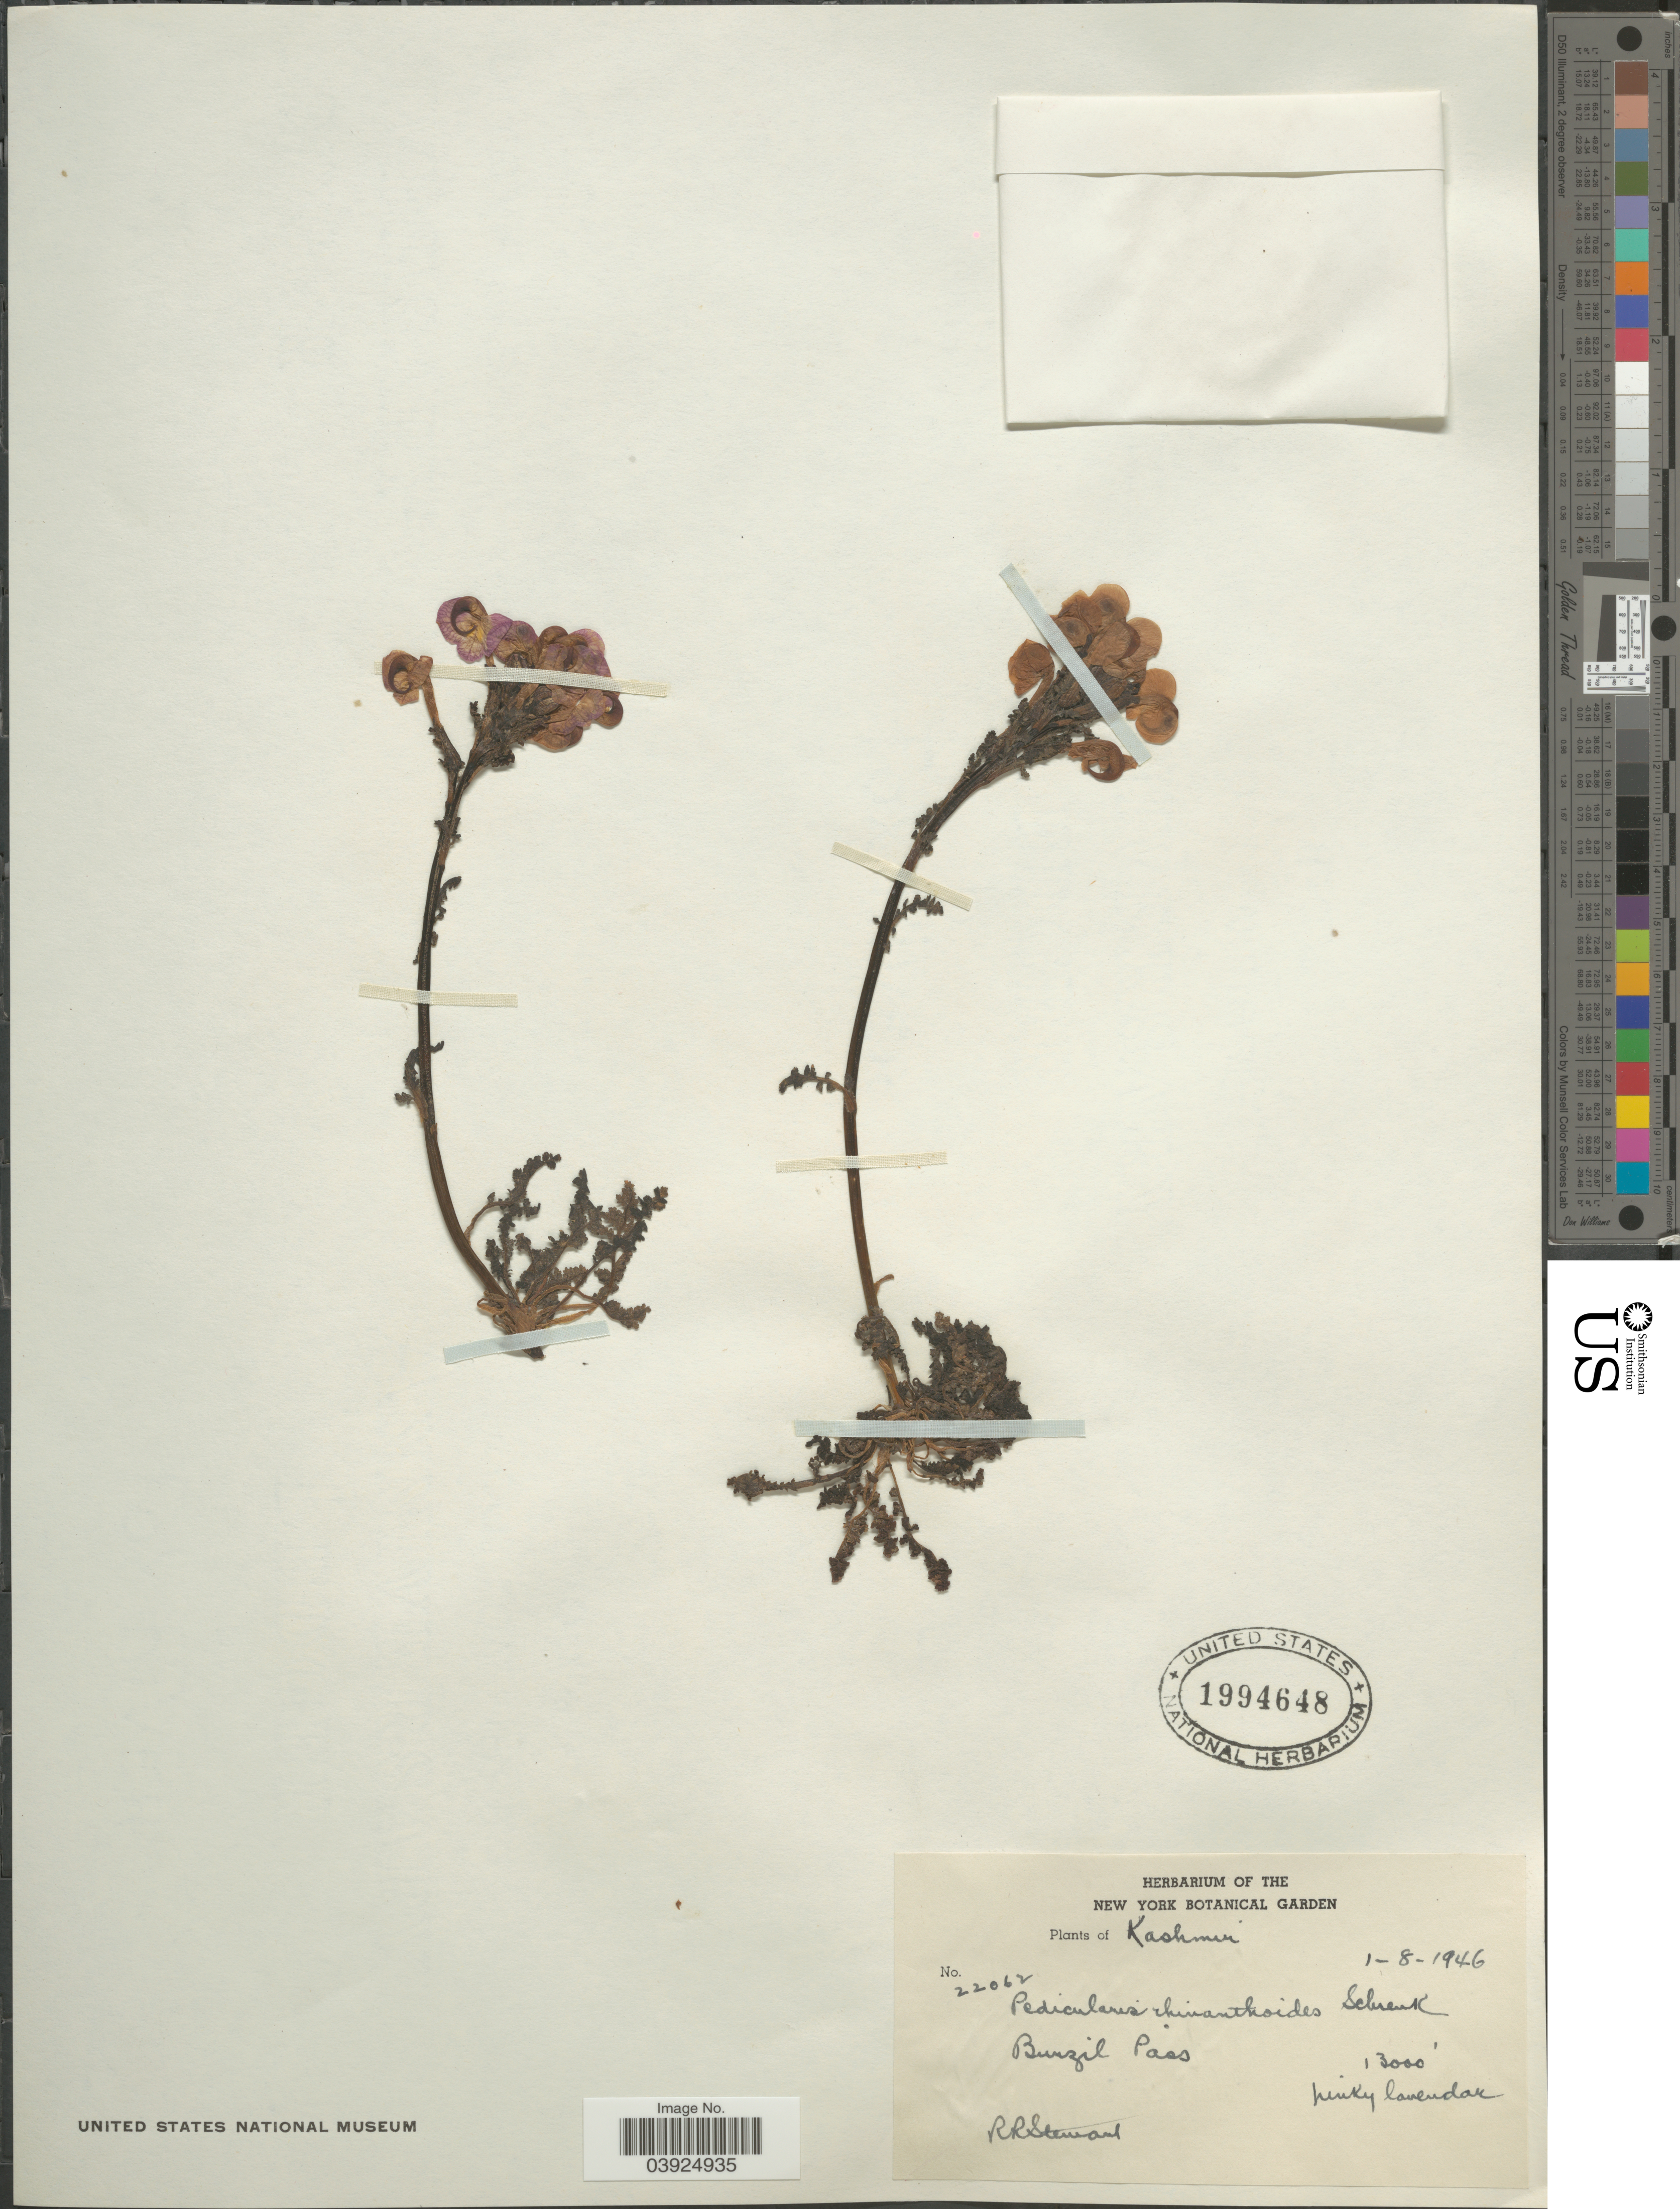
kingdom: Plantae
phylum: Tracheophyta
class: Magnoliopsida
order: Lamiales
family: Orobanchaceae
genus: Pedicularis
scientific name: Pedicularis rhinanthoides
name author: Schrenk ex Fisch. & C.A. Mey.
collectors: R. Steward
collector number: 22062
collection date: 1946-08-01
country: India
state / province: Jammu and Kashmir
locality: Kashmir. Burzil Pass.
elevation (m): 3962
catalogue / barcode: US 1994648